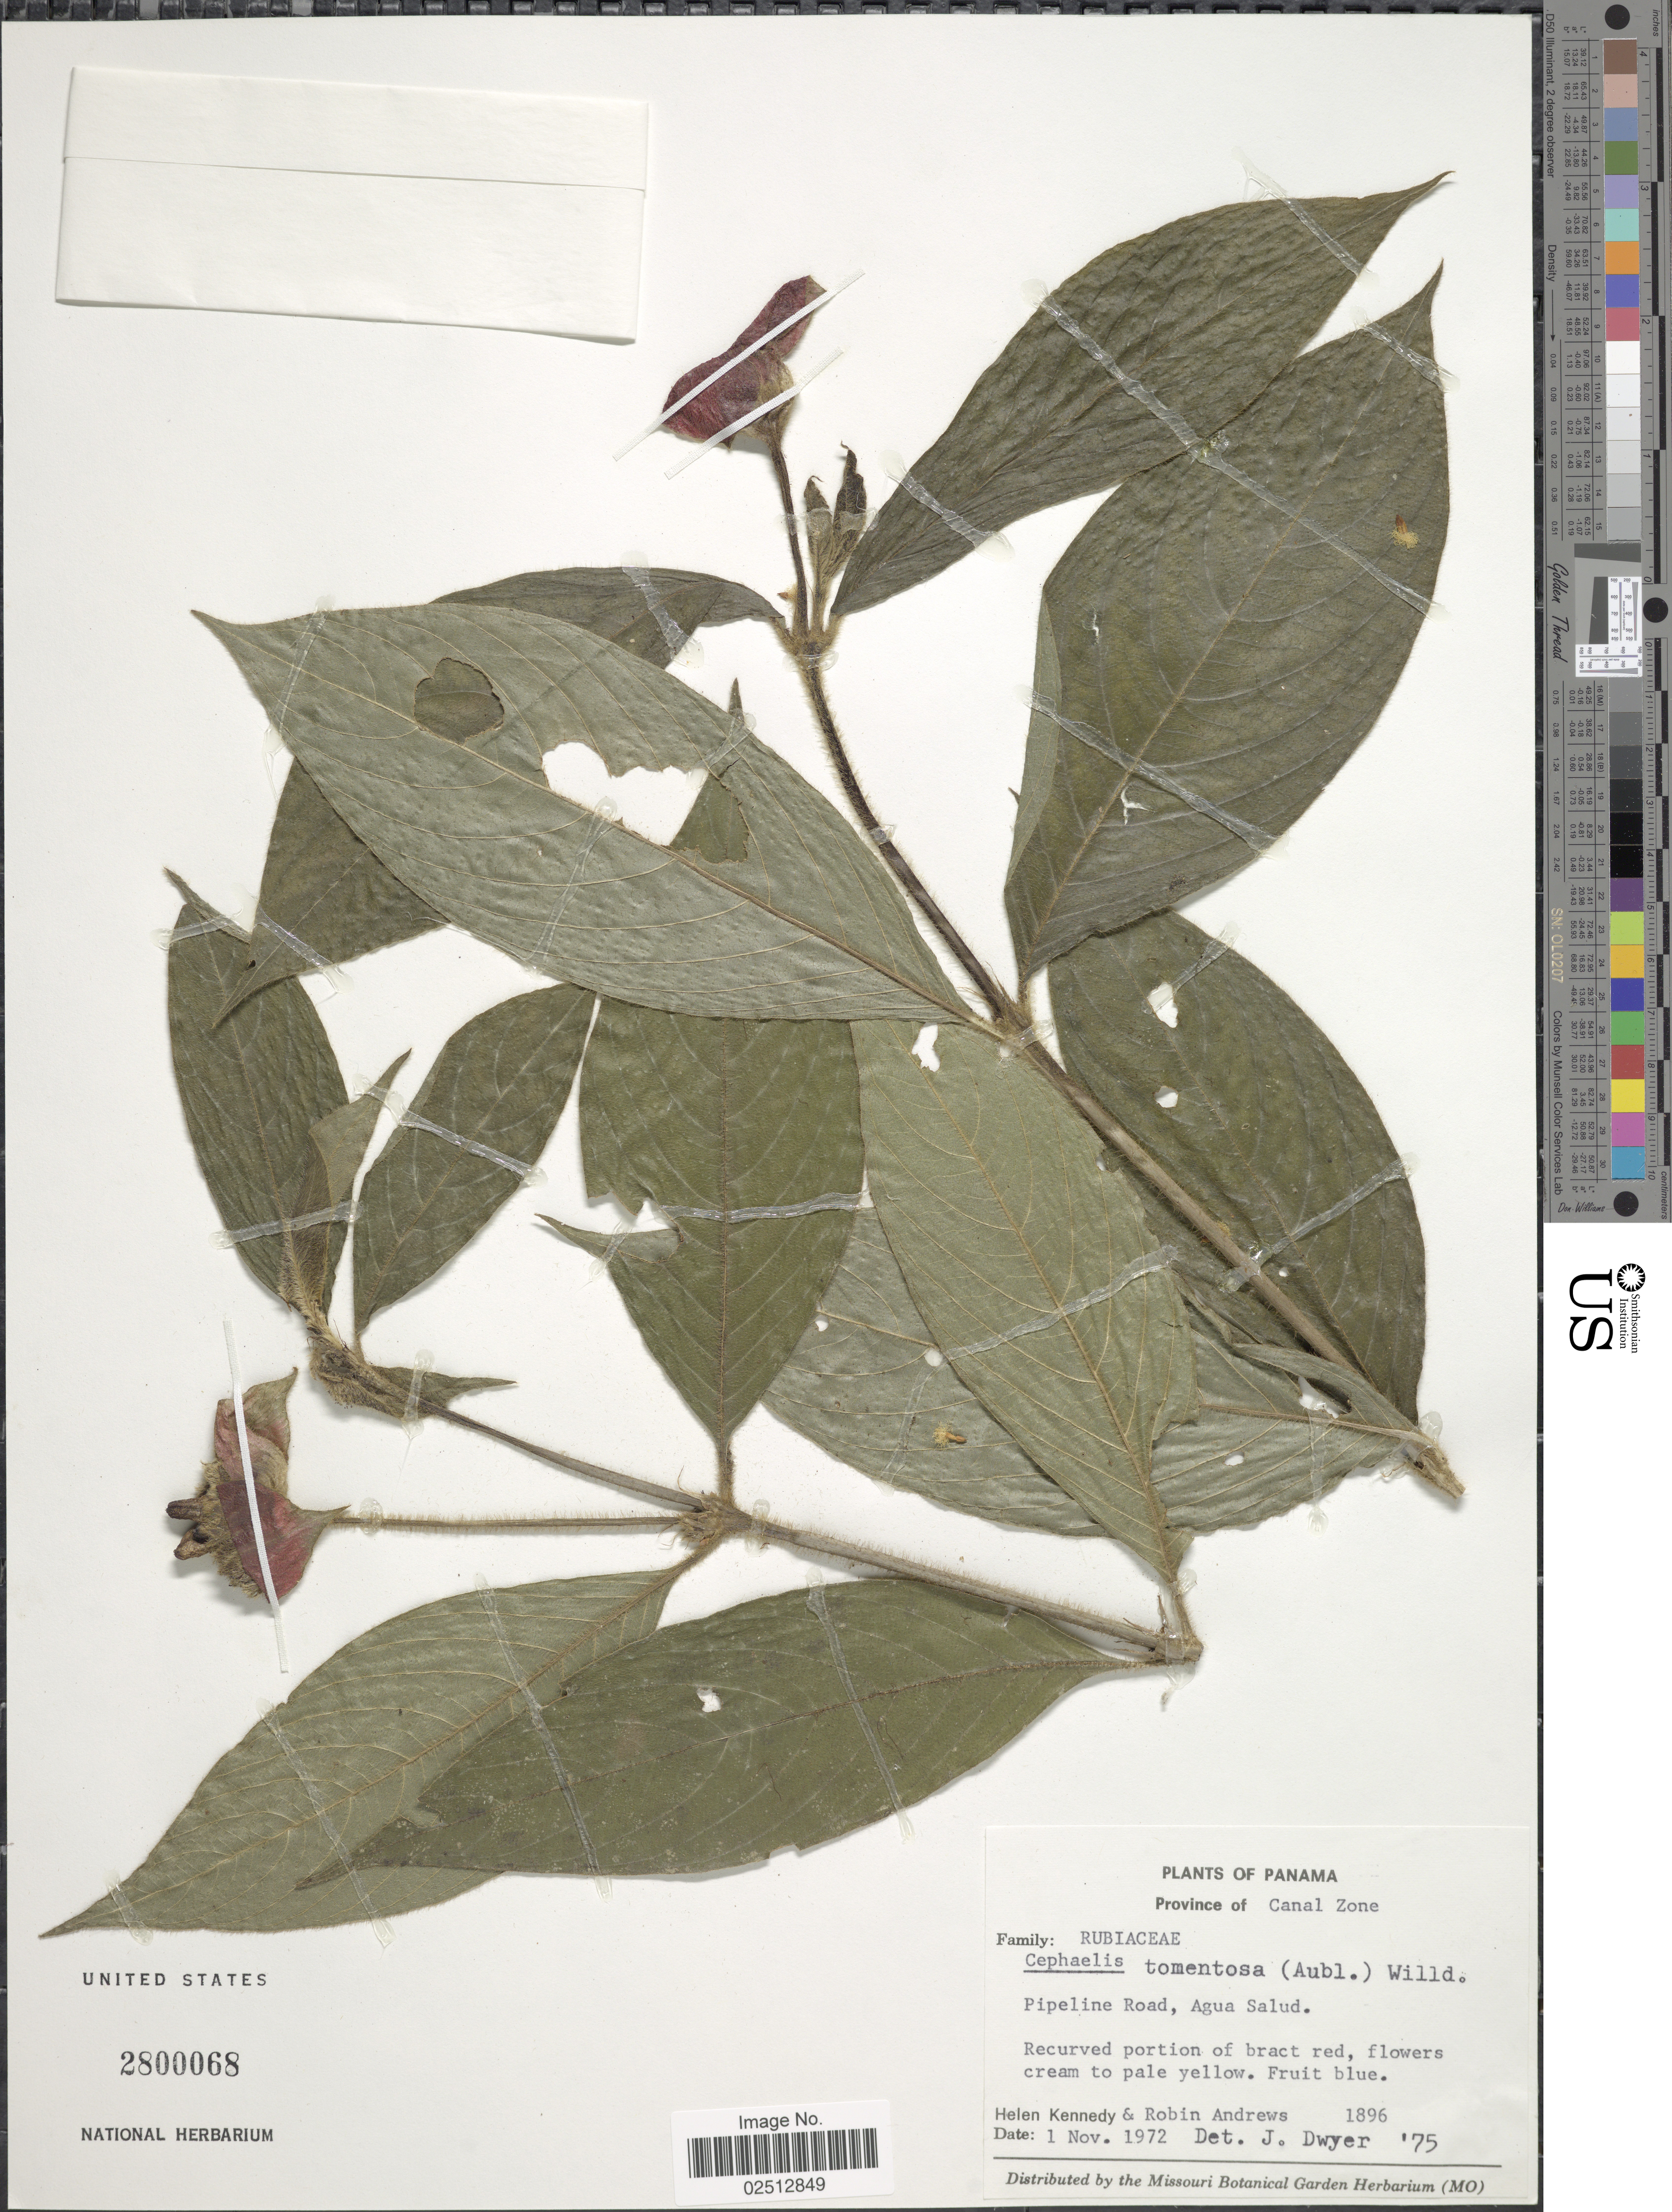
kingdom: Plantae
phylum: Tracheophyta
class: Magnoliopsida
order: Gentianales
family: Rubiaceae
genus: Psychotria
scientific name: Psychotria poeppigiana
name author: Müll. Arg.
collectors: H. Kennedy & R. Andrews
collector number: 1896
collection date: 1972-11-01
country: Panama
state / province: Colón / Panamá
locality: Province of Canal Zone. Pipeline Road, Agua Salud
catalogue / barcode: US 2800068